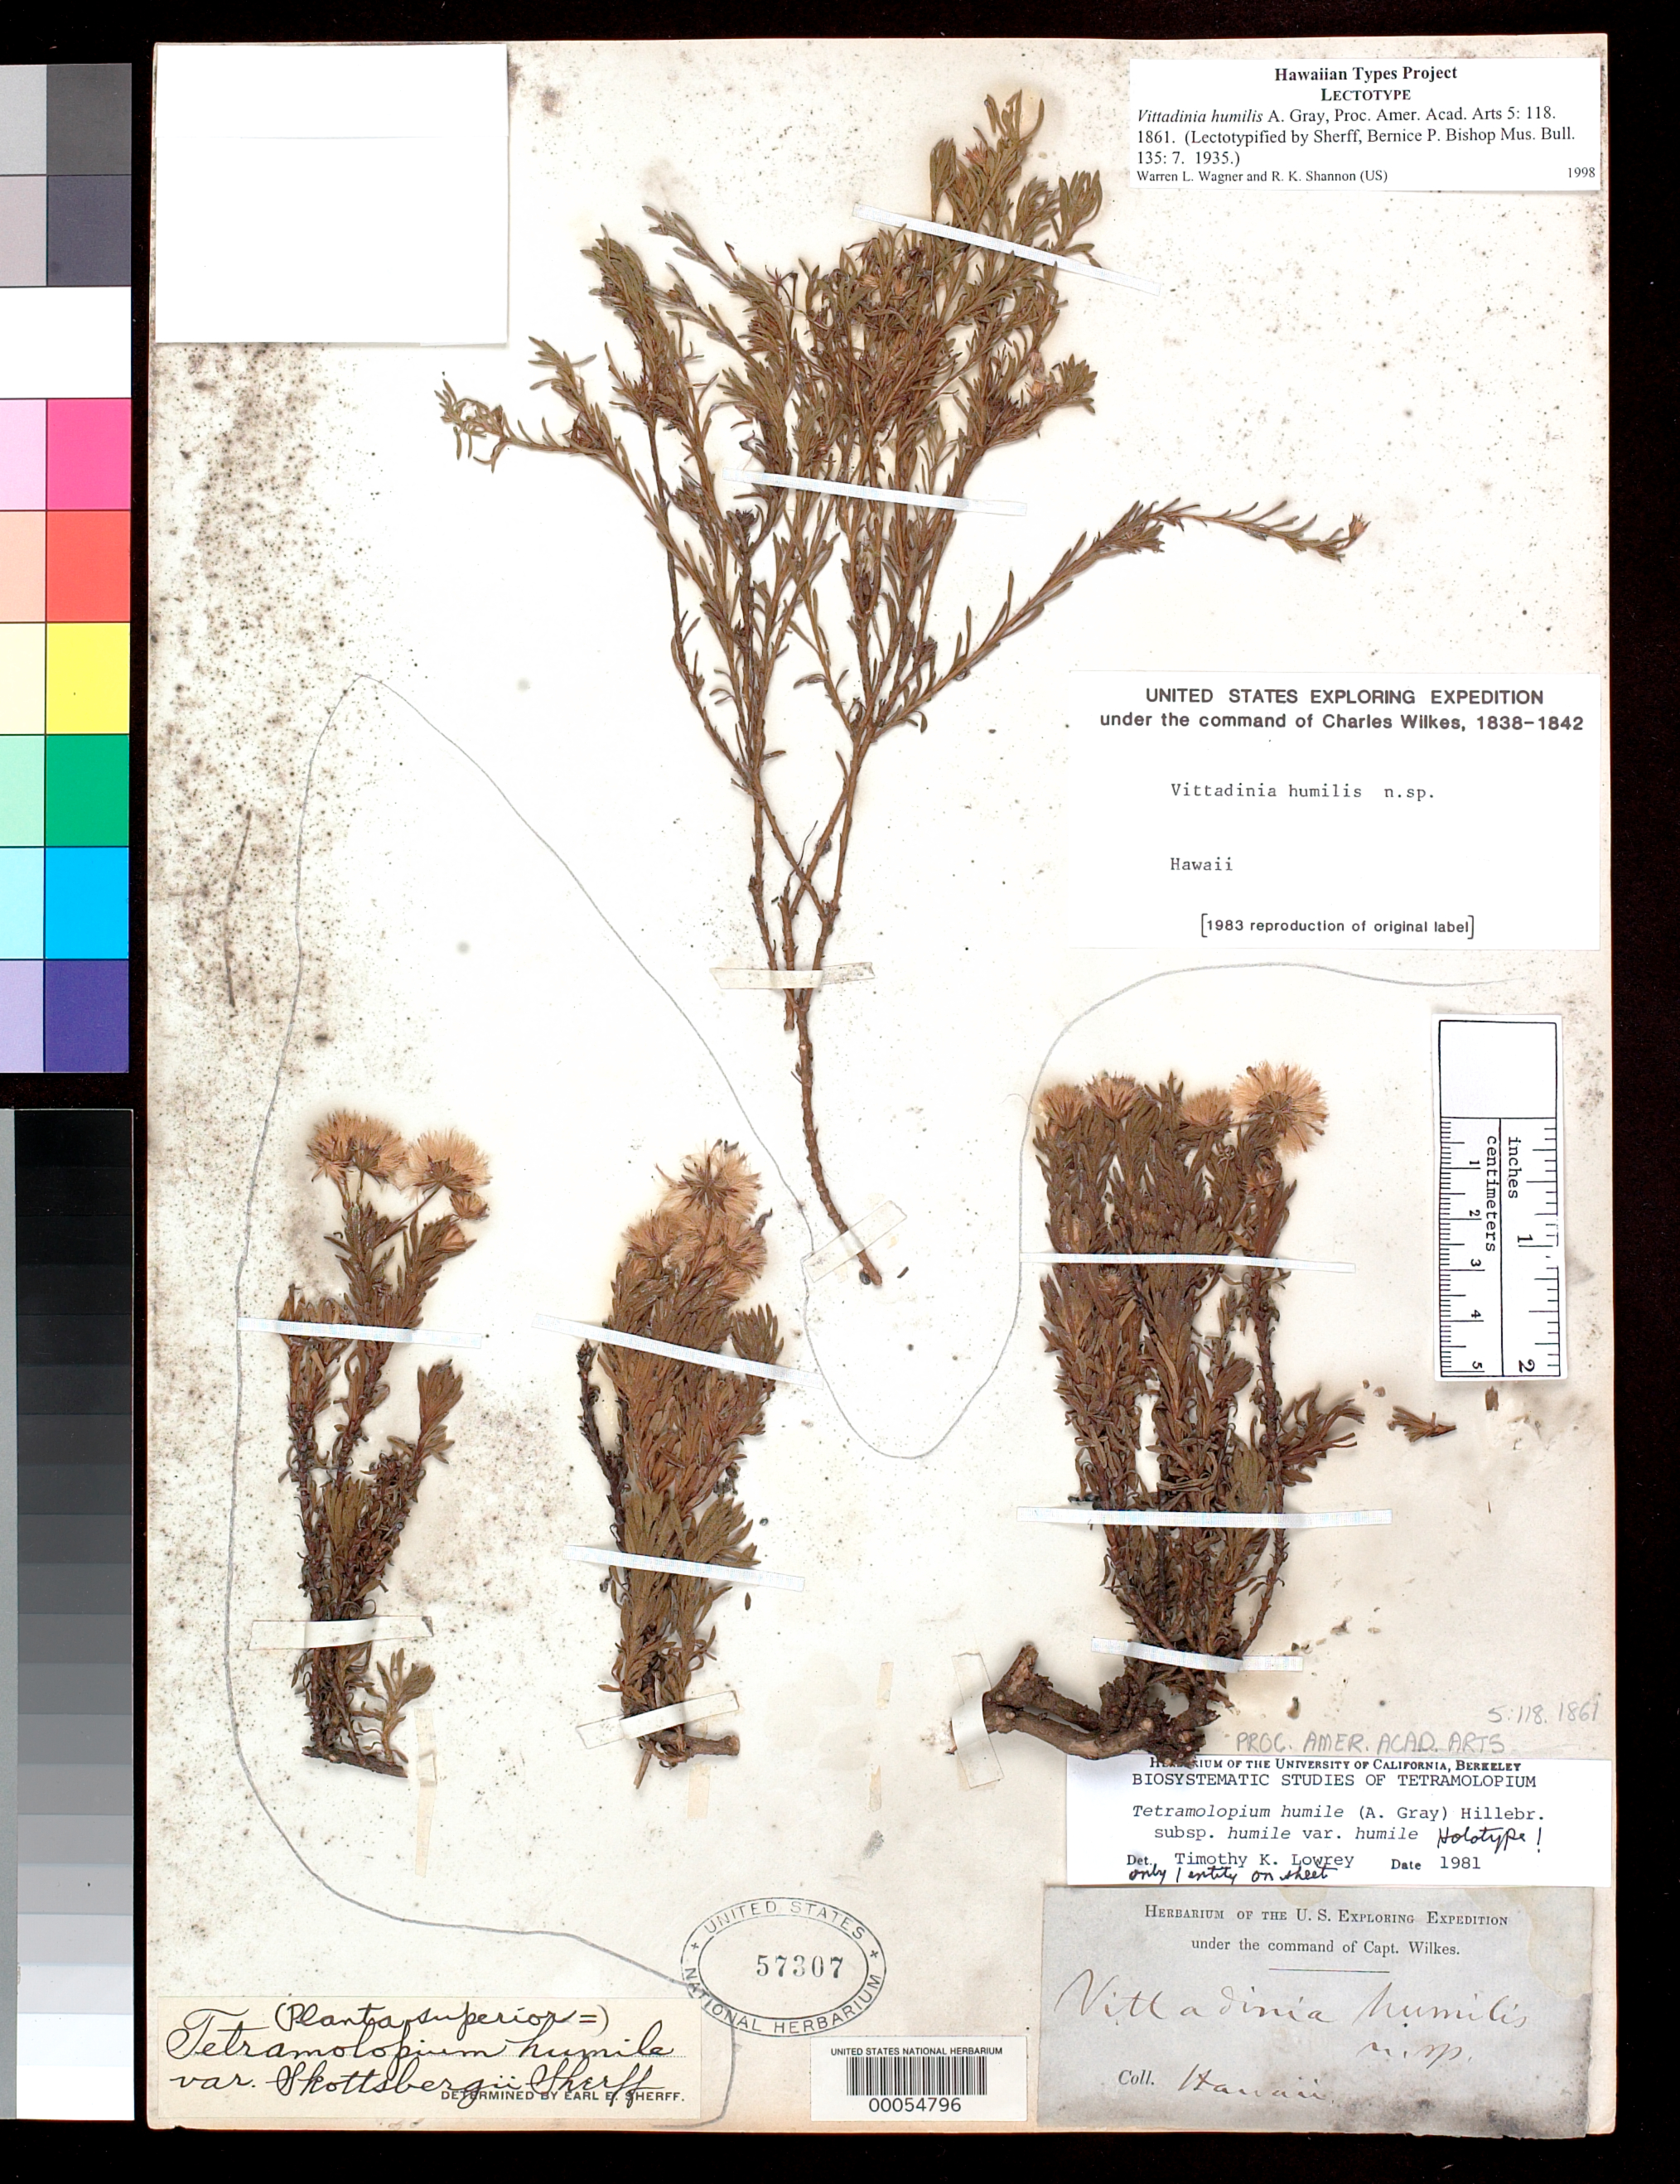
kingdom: Plantae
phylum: Tracheophyta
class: Magnoliopsida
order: Asterales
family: Asteraceae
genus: Vittadinia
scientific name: Vittadinia humilis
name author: A. Gray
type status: Lectotype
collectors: Wilkes Explor. Exped.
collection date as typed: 1840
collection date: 1840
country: United States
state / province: Hawaii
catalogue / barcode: US 57307